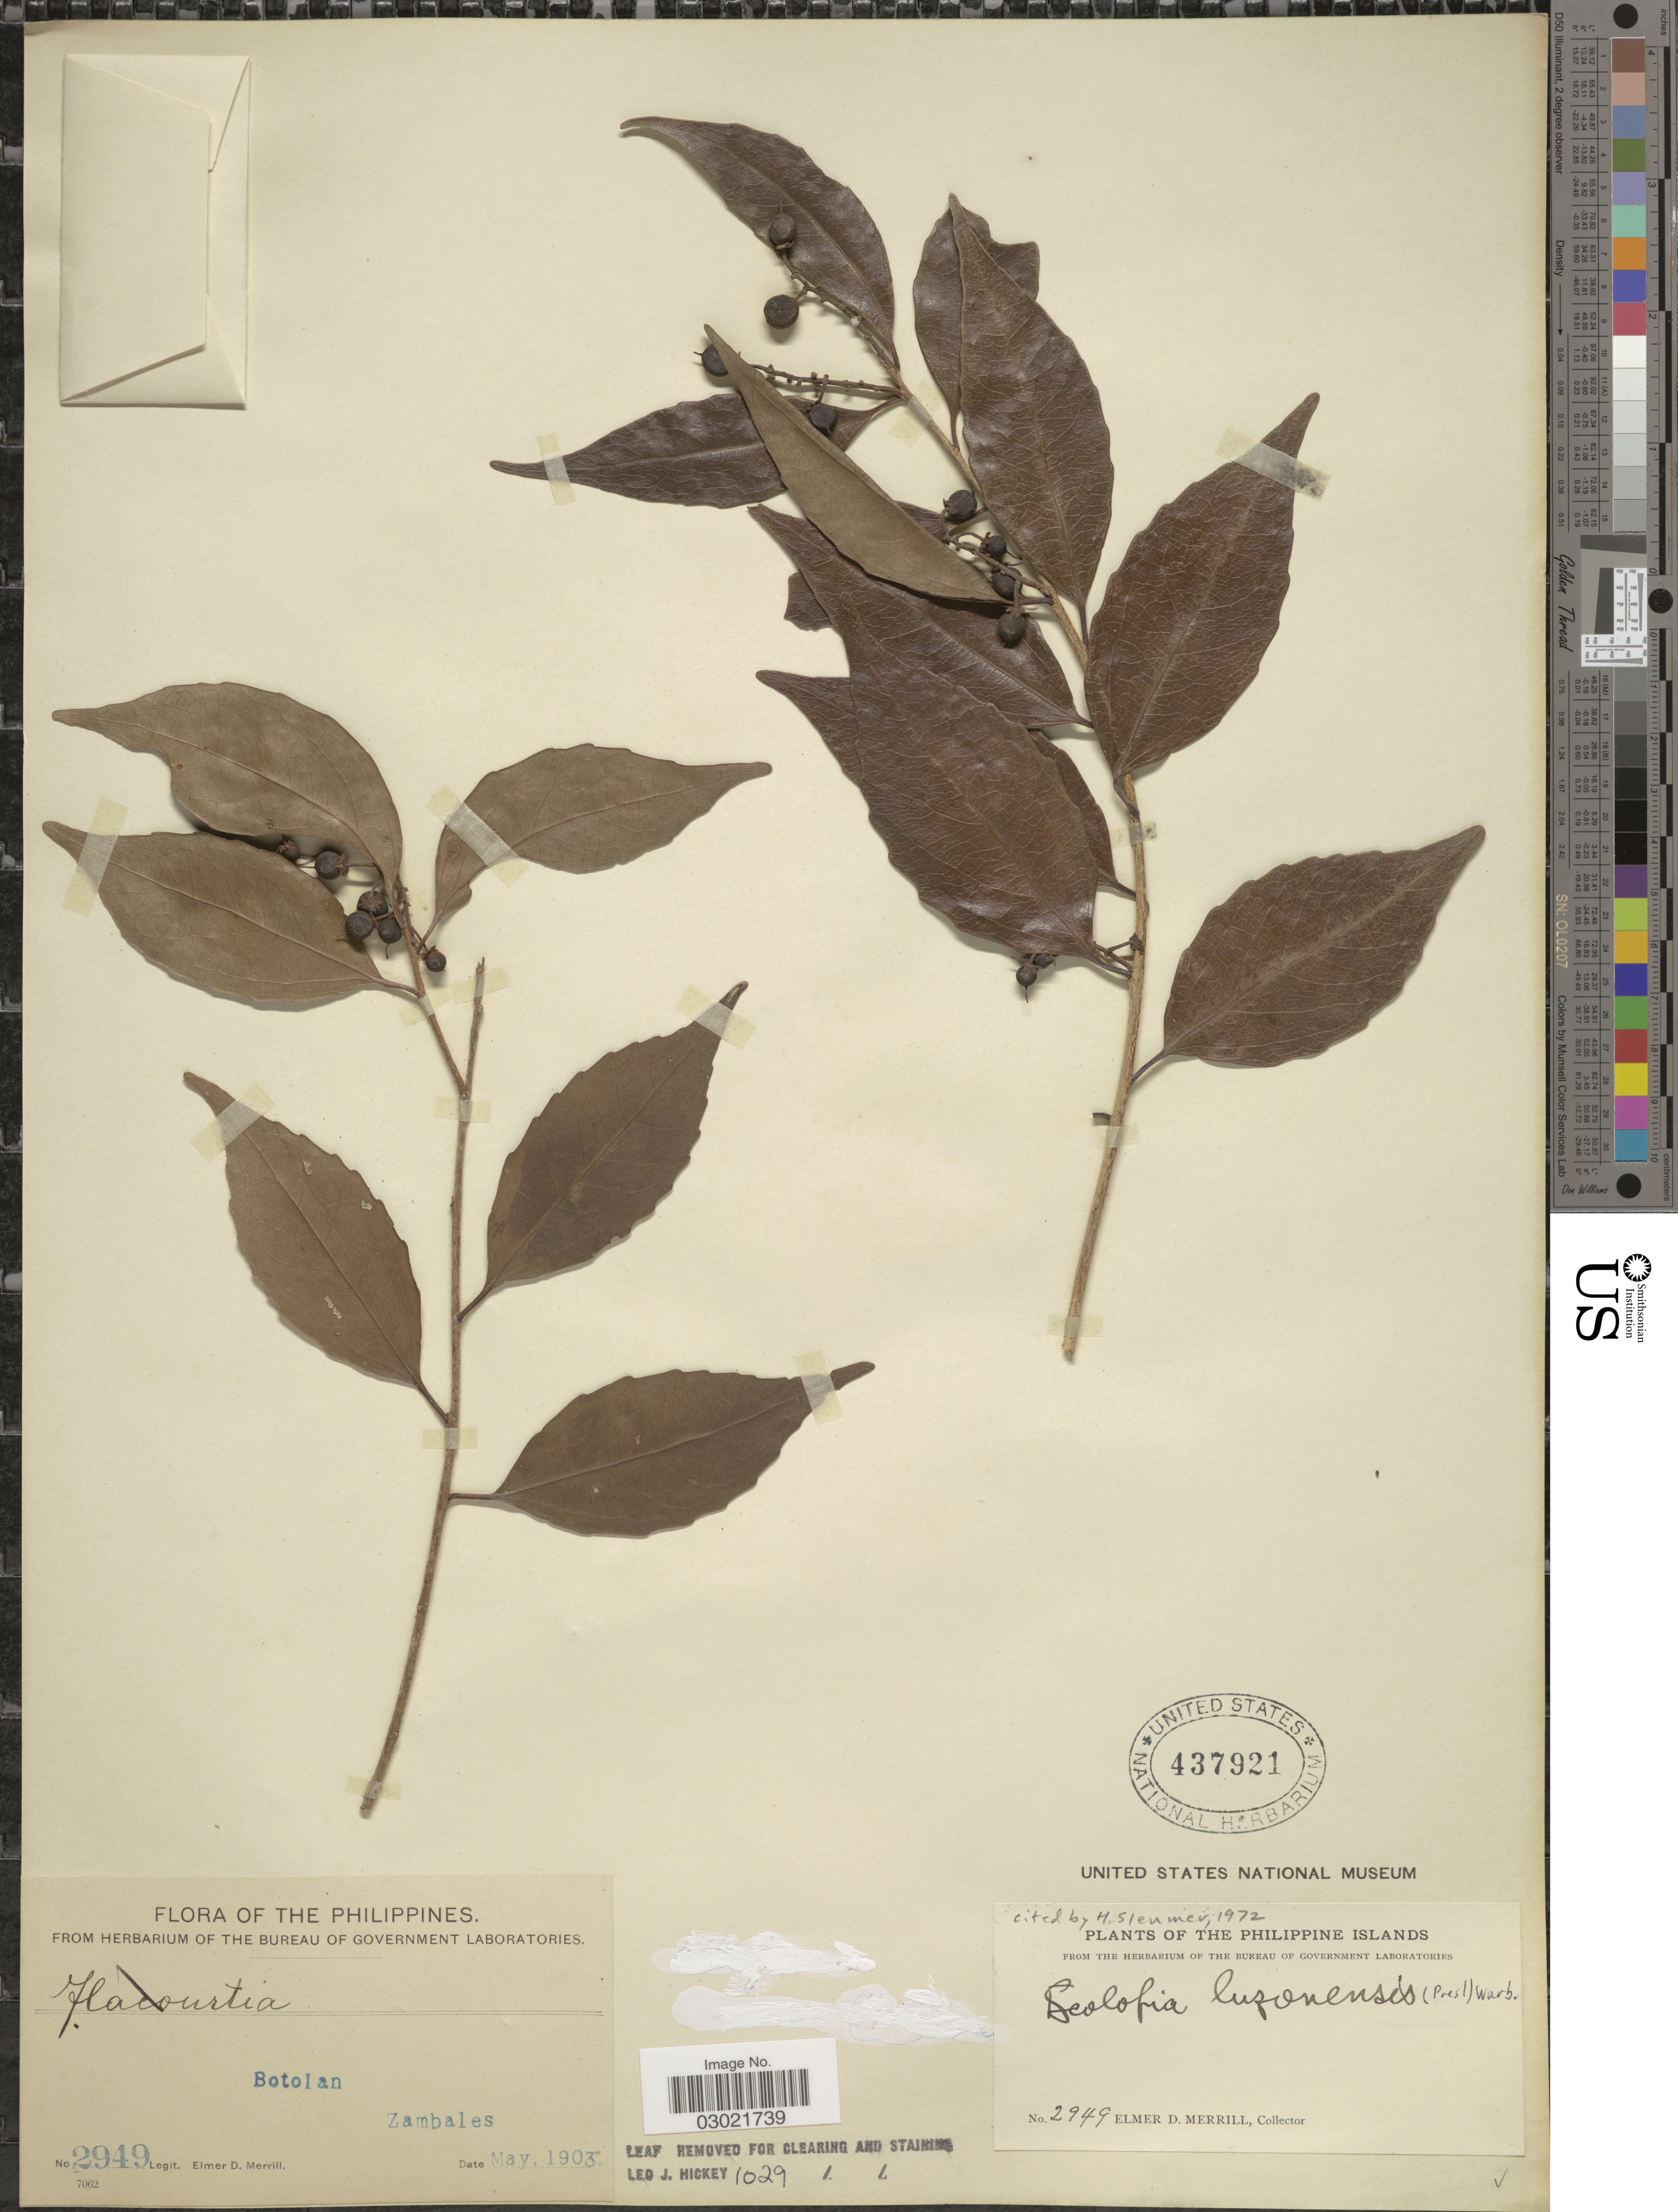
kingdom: Plantae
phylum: Tracheophyta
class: Magnoliopsida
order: Malpighiales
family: Salicaceae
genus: Scolopia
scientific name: Scolopia luzonensis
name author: (C. Presl) Warb.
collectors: E. D. Merrill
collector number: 2949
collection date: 1903-05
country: Philippines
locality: Botolan Zambales. The Philippine Islands.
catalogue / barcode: US 437921